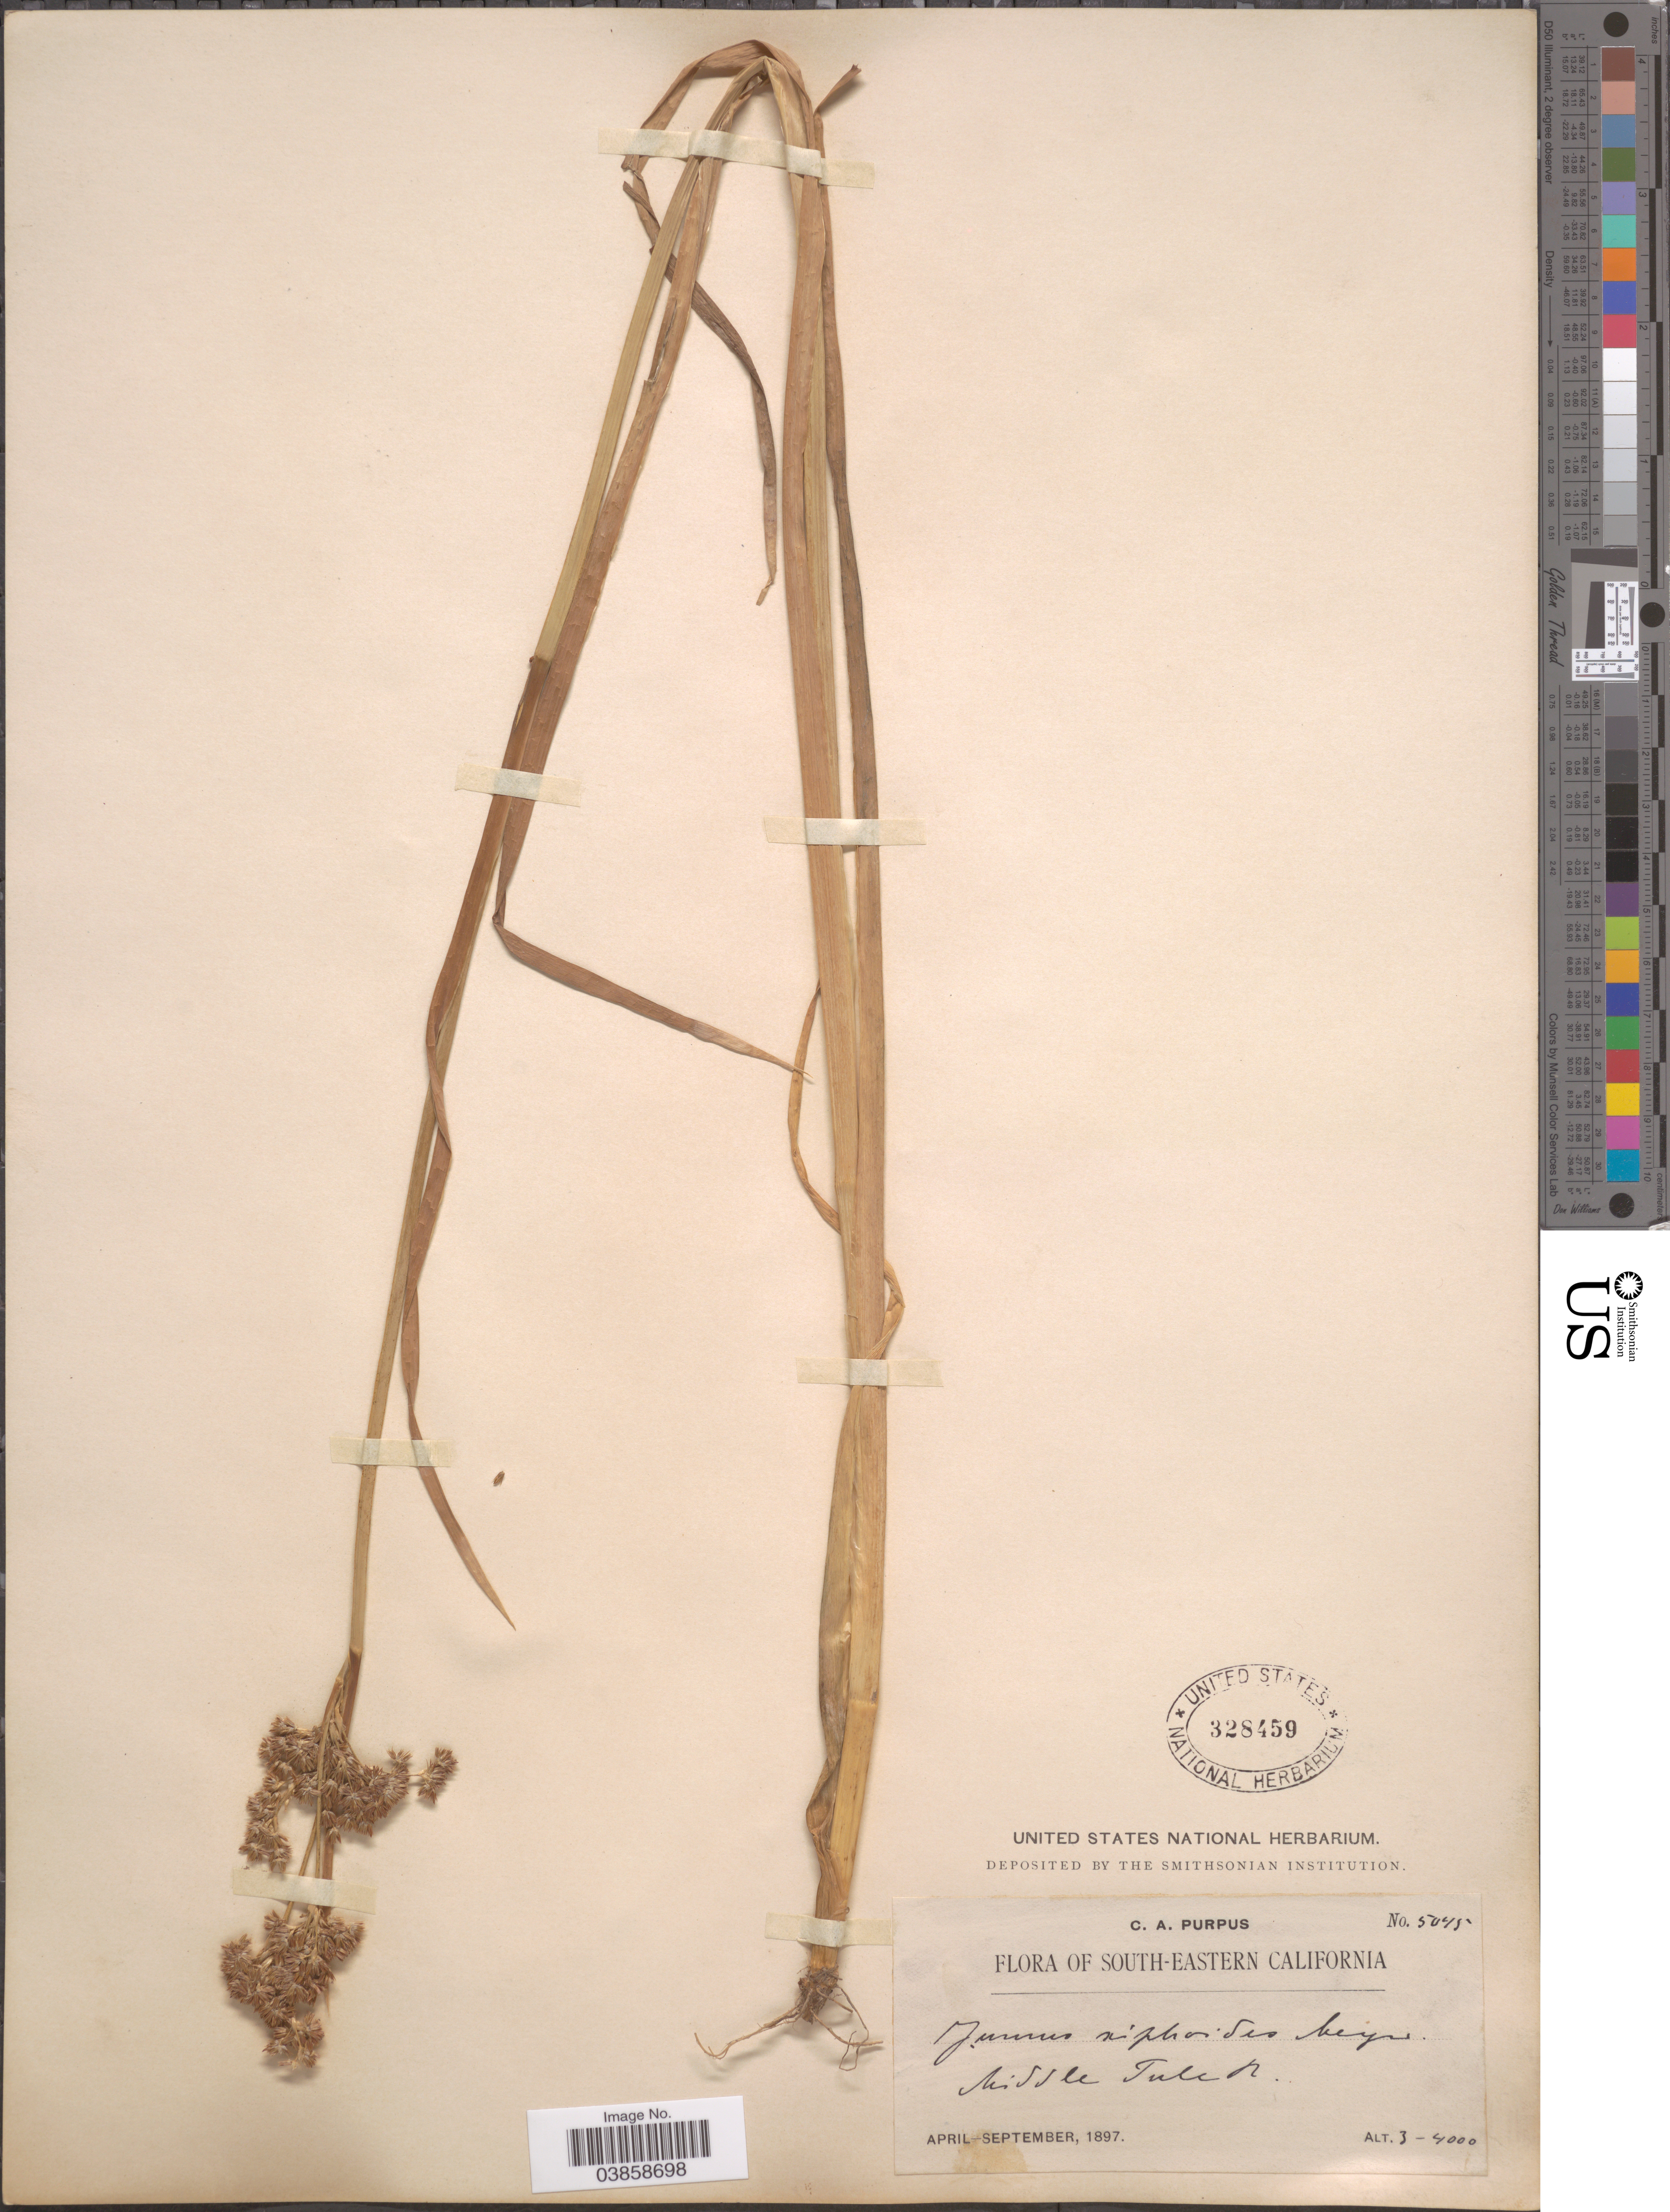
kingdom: Plantae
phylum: Tracheophyta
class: Liliopsida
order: Poales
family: Juncaceae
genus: Juncus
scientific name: Juncus xiphioides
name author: E. Mey.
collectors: C. A. Purpus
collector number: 5045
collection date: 1897-04/1897-09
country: United States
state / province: California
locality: South-Eastern California. Middle Tule R.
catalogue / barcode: US 328459